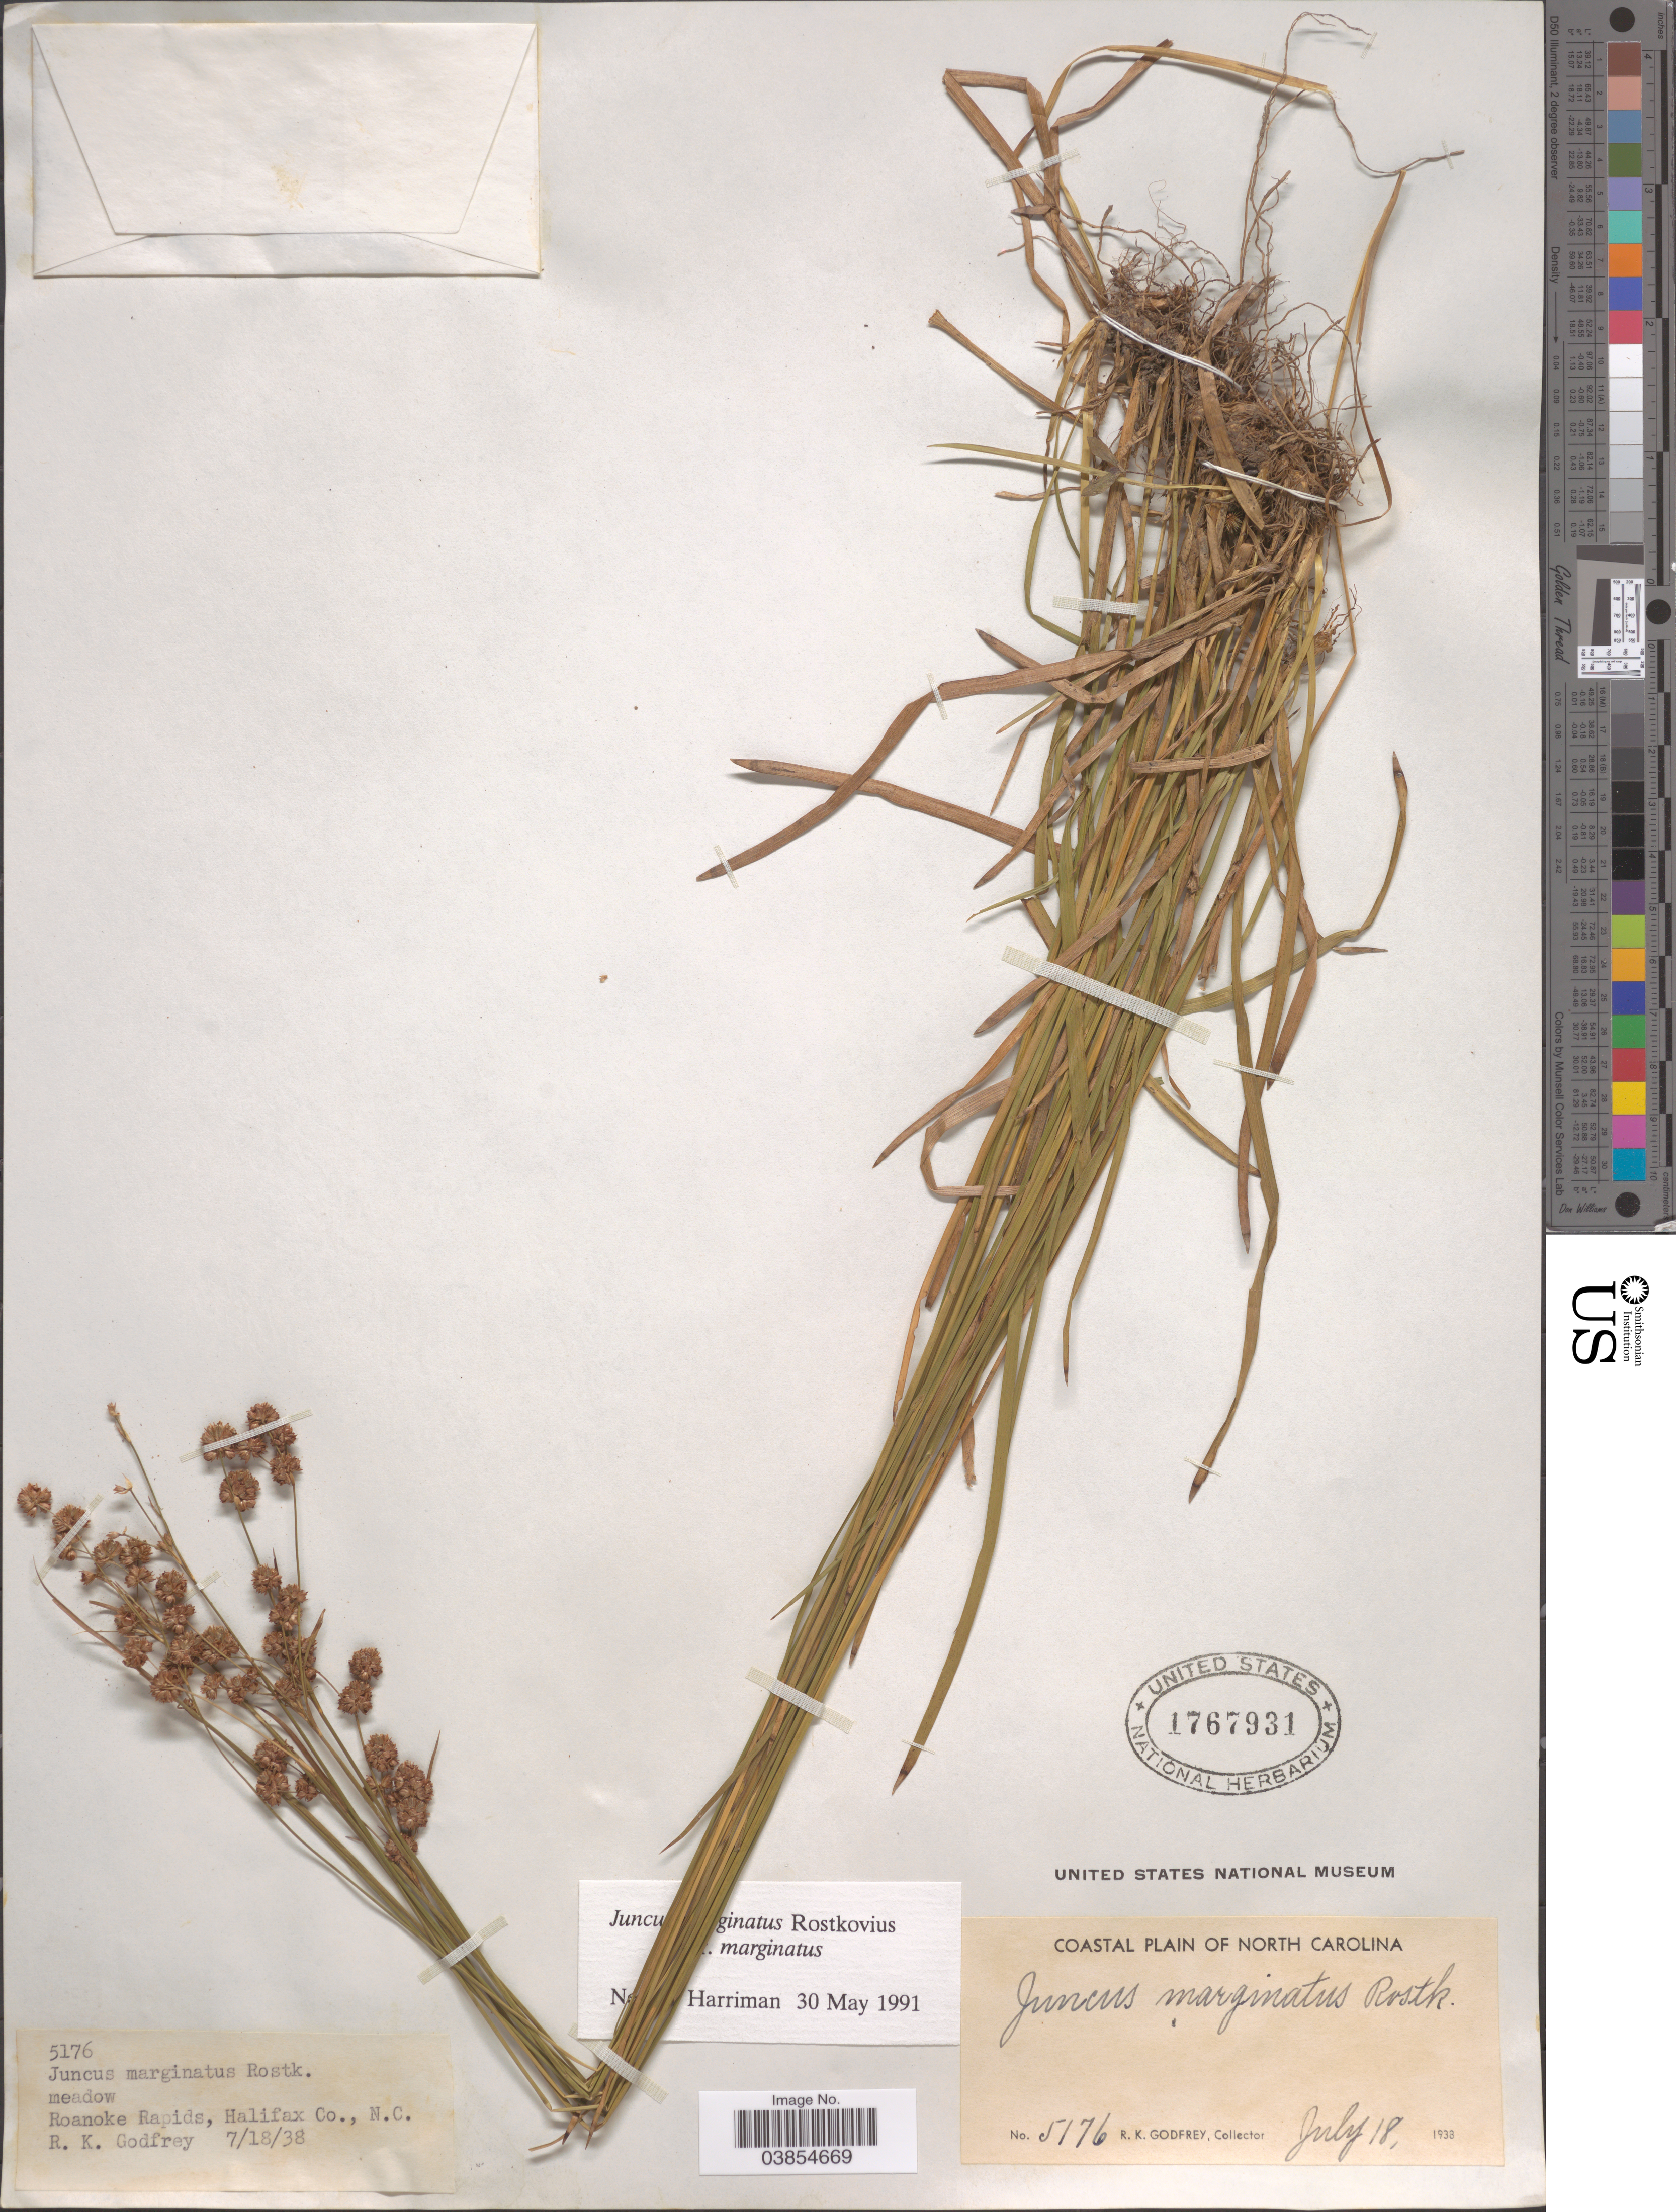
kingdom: Plantae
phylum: Tracheophyta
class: Liliopsida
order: Poales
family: Juncaceae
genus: Juncus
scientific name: Juncus marginatus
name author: Rostk.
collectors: R. K. Godfrey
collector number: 5176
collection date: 1938-07-18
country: United States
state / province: North Carolina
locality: Coastal Plain of North Carolina. Roanoke Rapids, Halifax Co.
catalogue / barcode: US 1767931